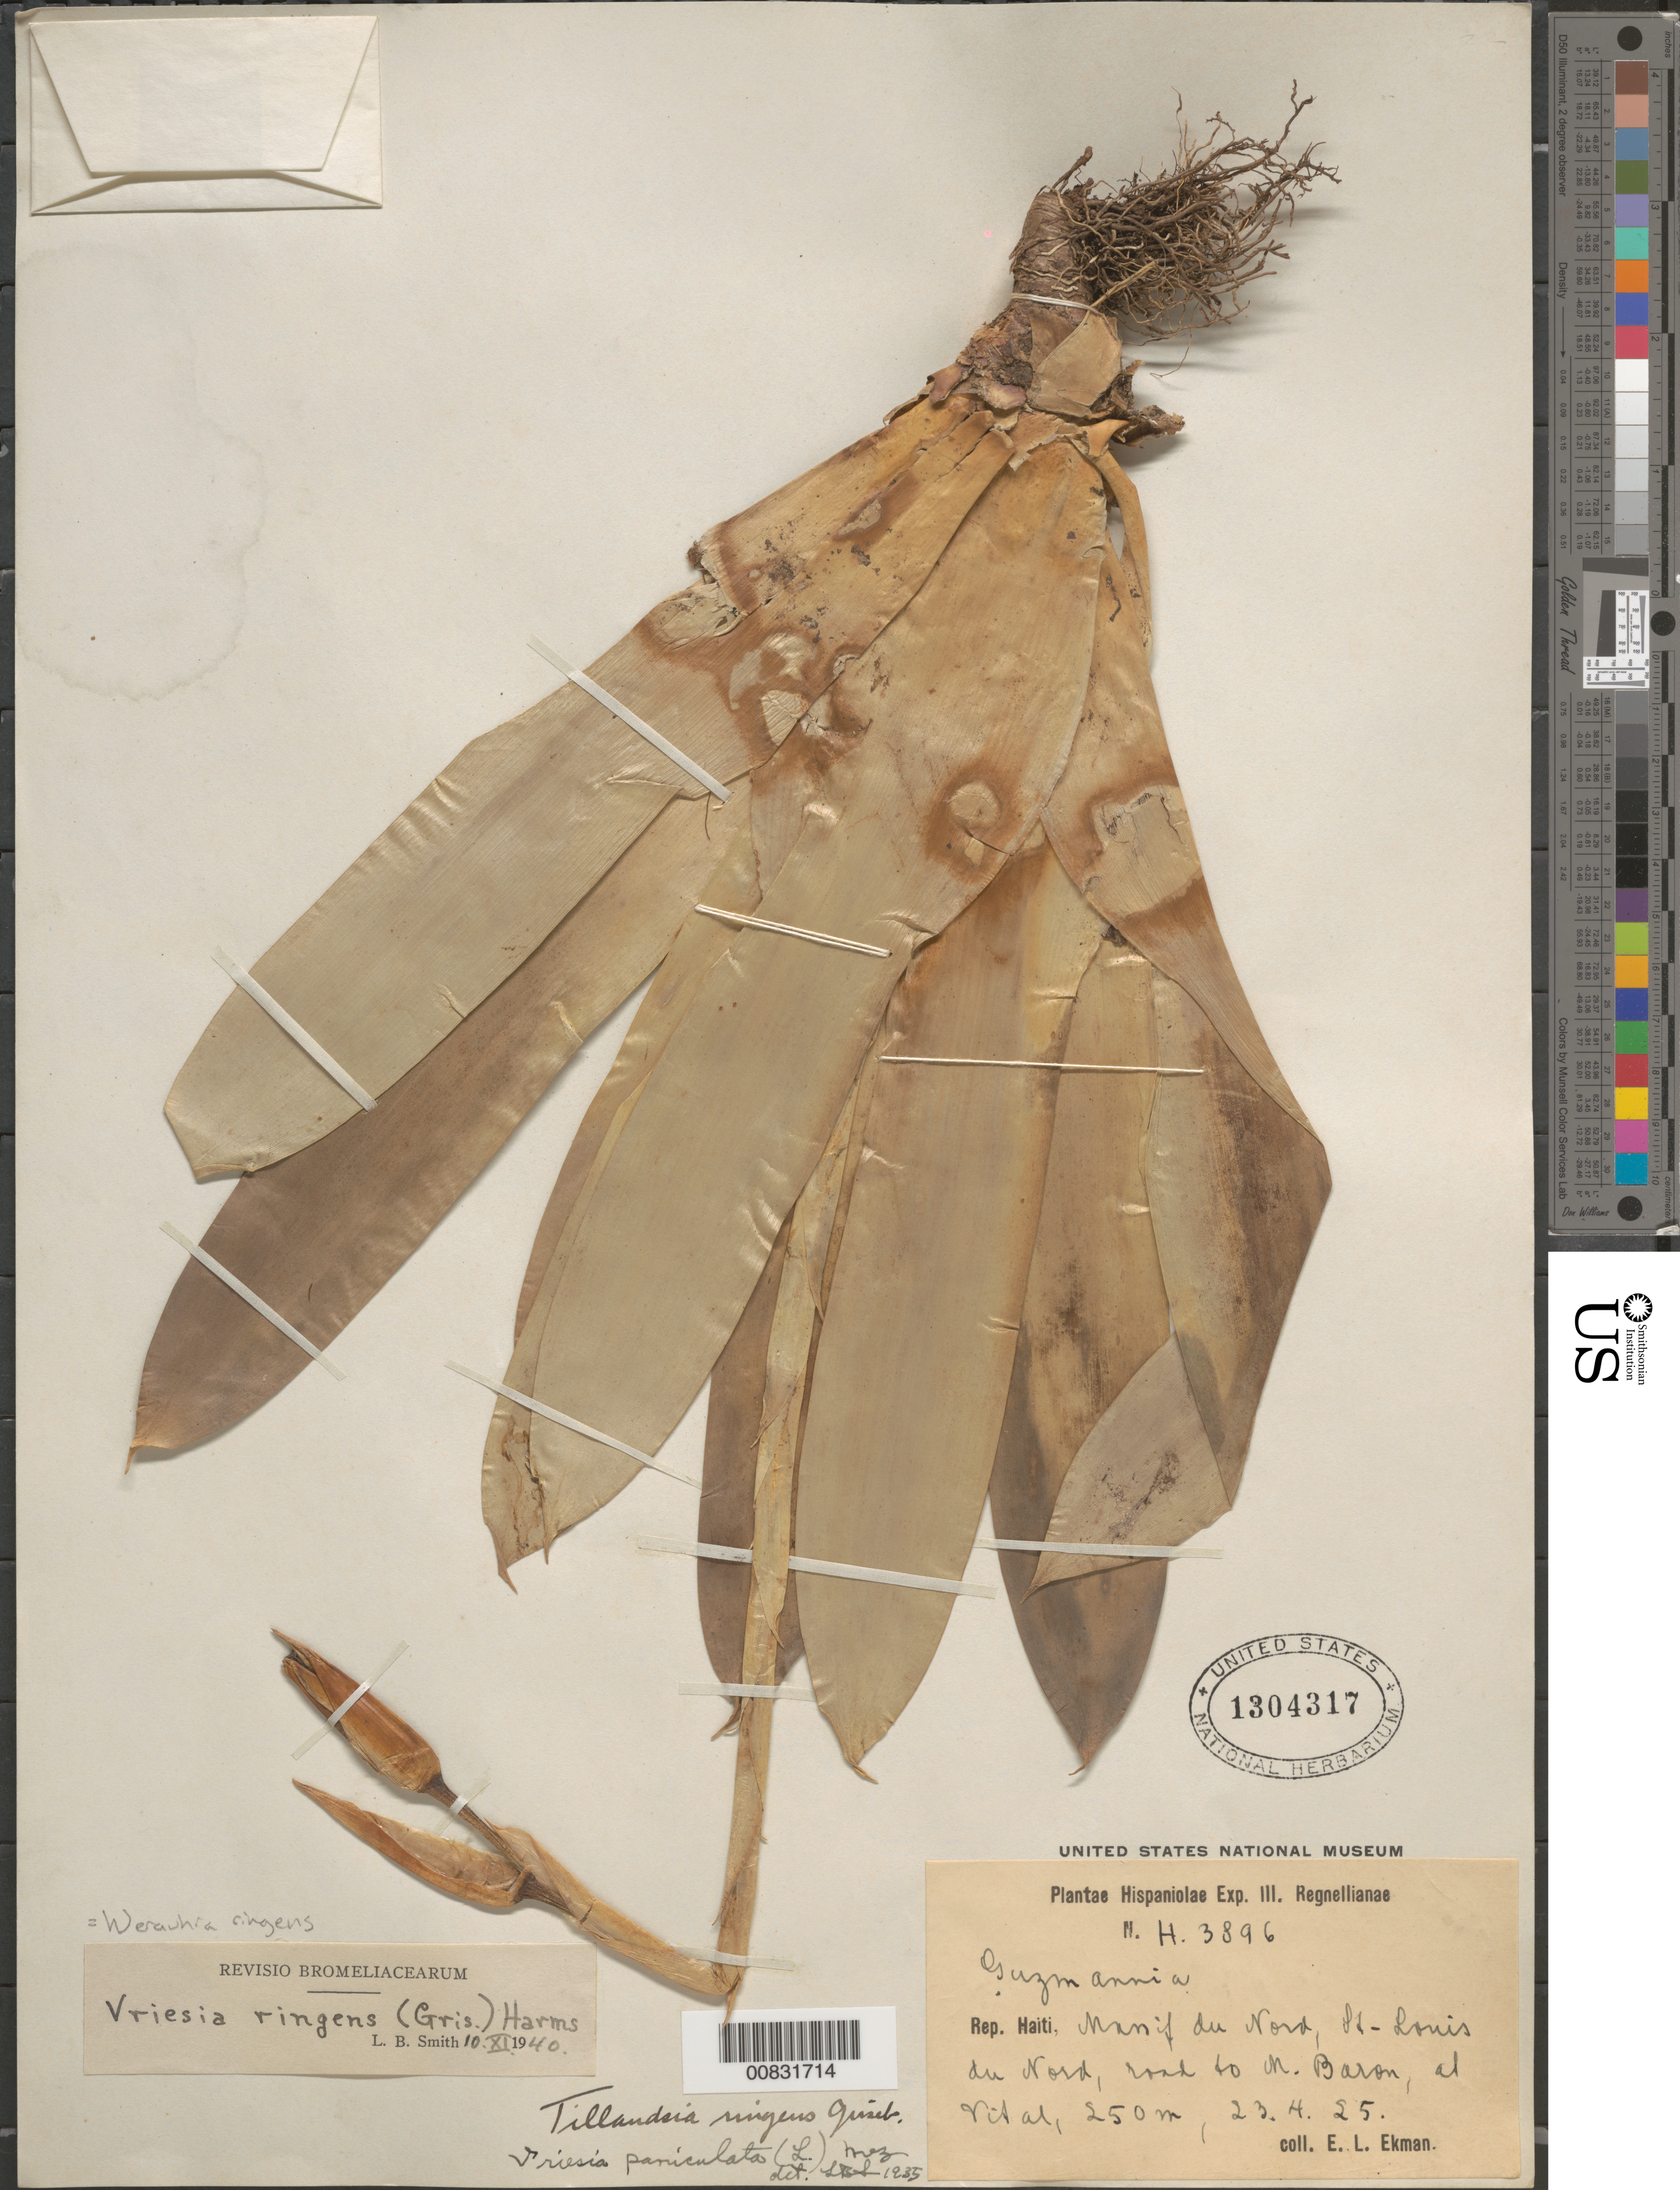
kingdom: Plantae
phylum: Tracheophyta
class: Liliopsida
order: Poales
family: Bromeliaceae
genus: Werauhia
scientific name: Werauhia ringens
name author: (Griseb.) J.R. Grant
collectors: E. L. Ekman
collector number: H 3896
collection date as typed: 23 Apr 1925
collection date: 1925-04-23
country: Haiti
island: Hispaniola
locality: Massif du Nord, St. Louis de Nord, road to M. Baron, at Vital.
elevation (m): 250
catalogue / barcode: US 1304317